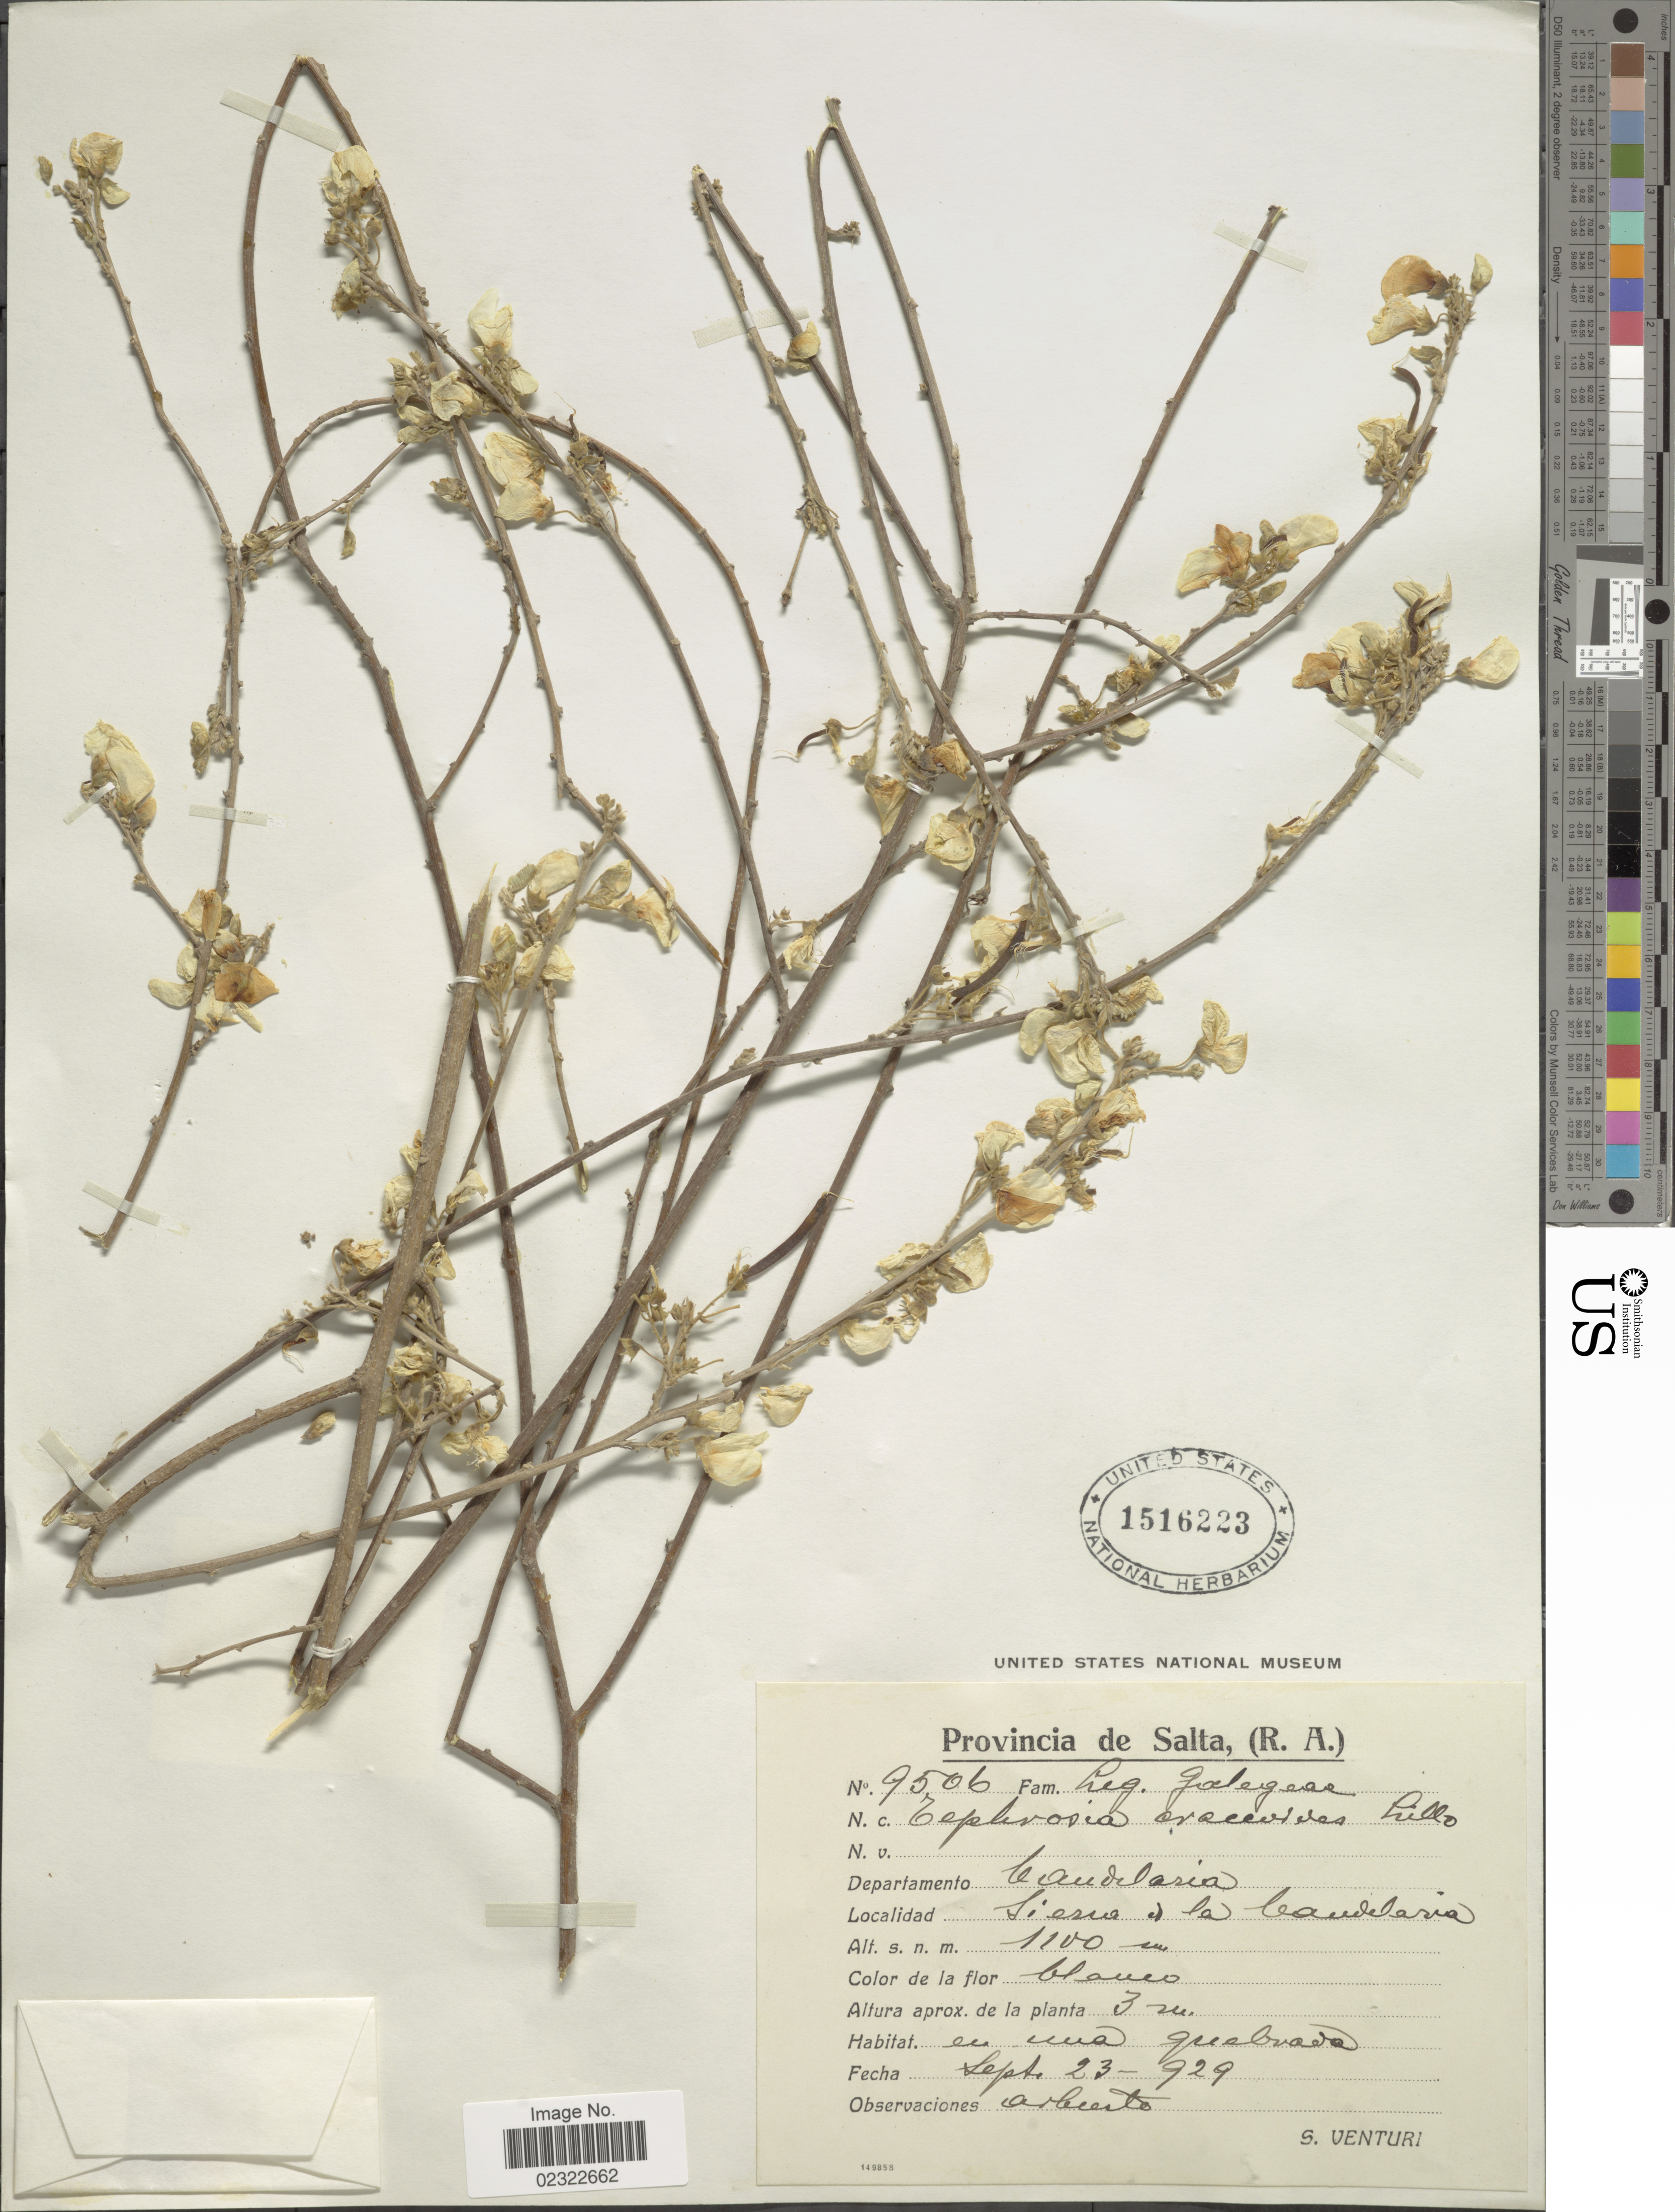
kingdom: Plantae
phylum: Tracheophyta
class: Magnoliopsida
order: Fabales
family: Fabaceae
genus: Tephrosia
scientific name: Tephrosia craccoides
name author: Lillo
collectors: S. Venturi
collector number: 9506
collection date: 1929-09-23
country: Argentina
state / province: Salta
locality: Candelaria. Sierra de la Candelaria.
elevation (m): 1100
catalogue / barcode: US 1416223